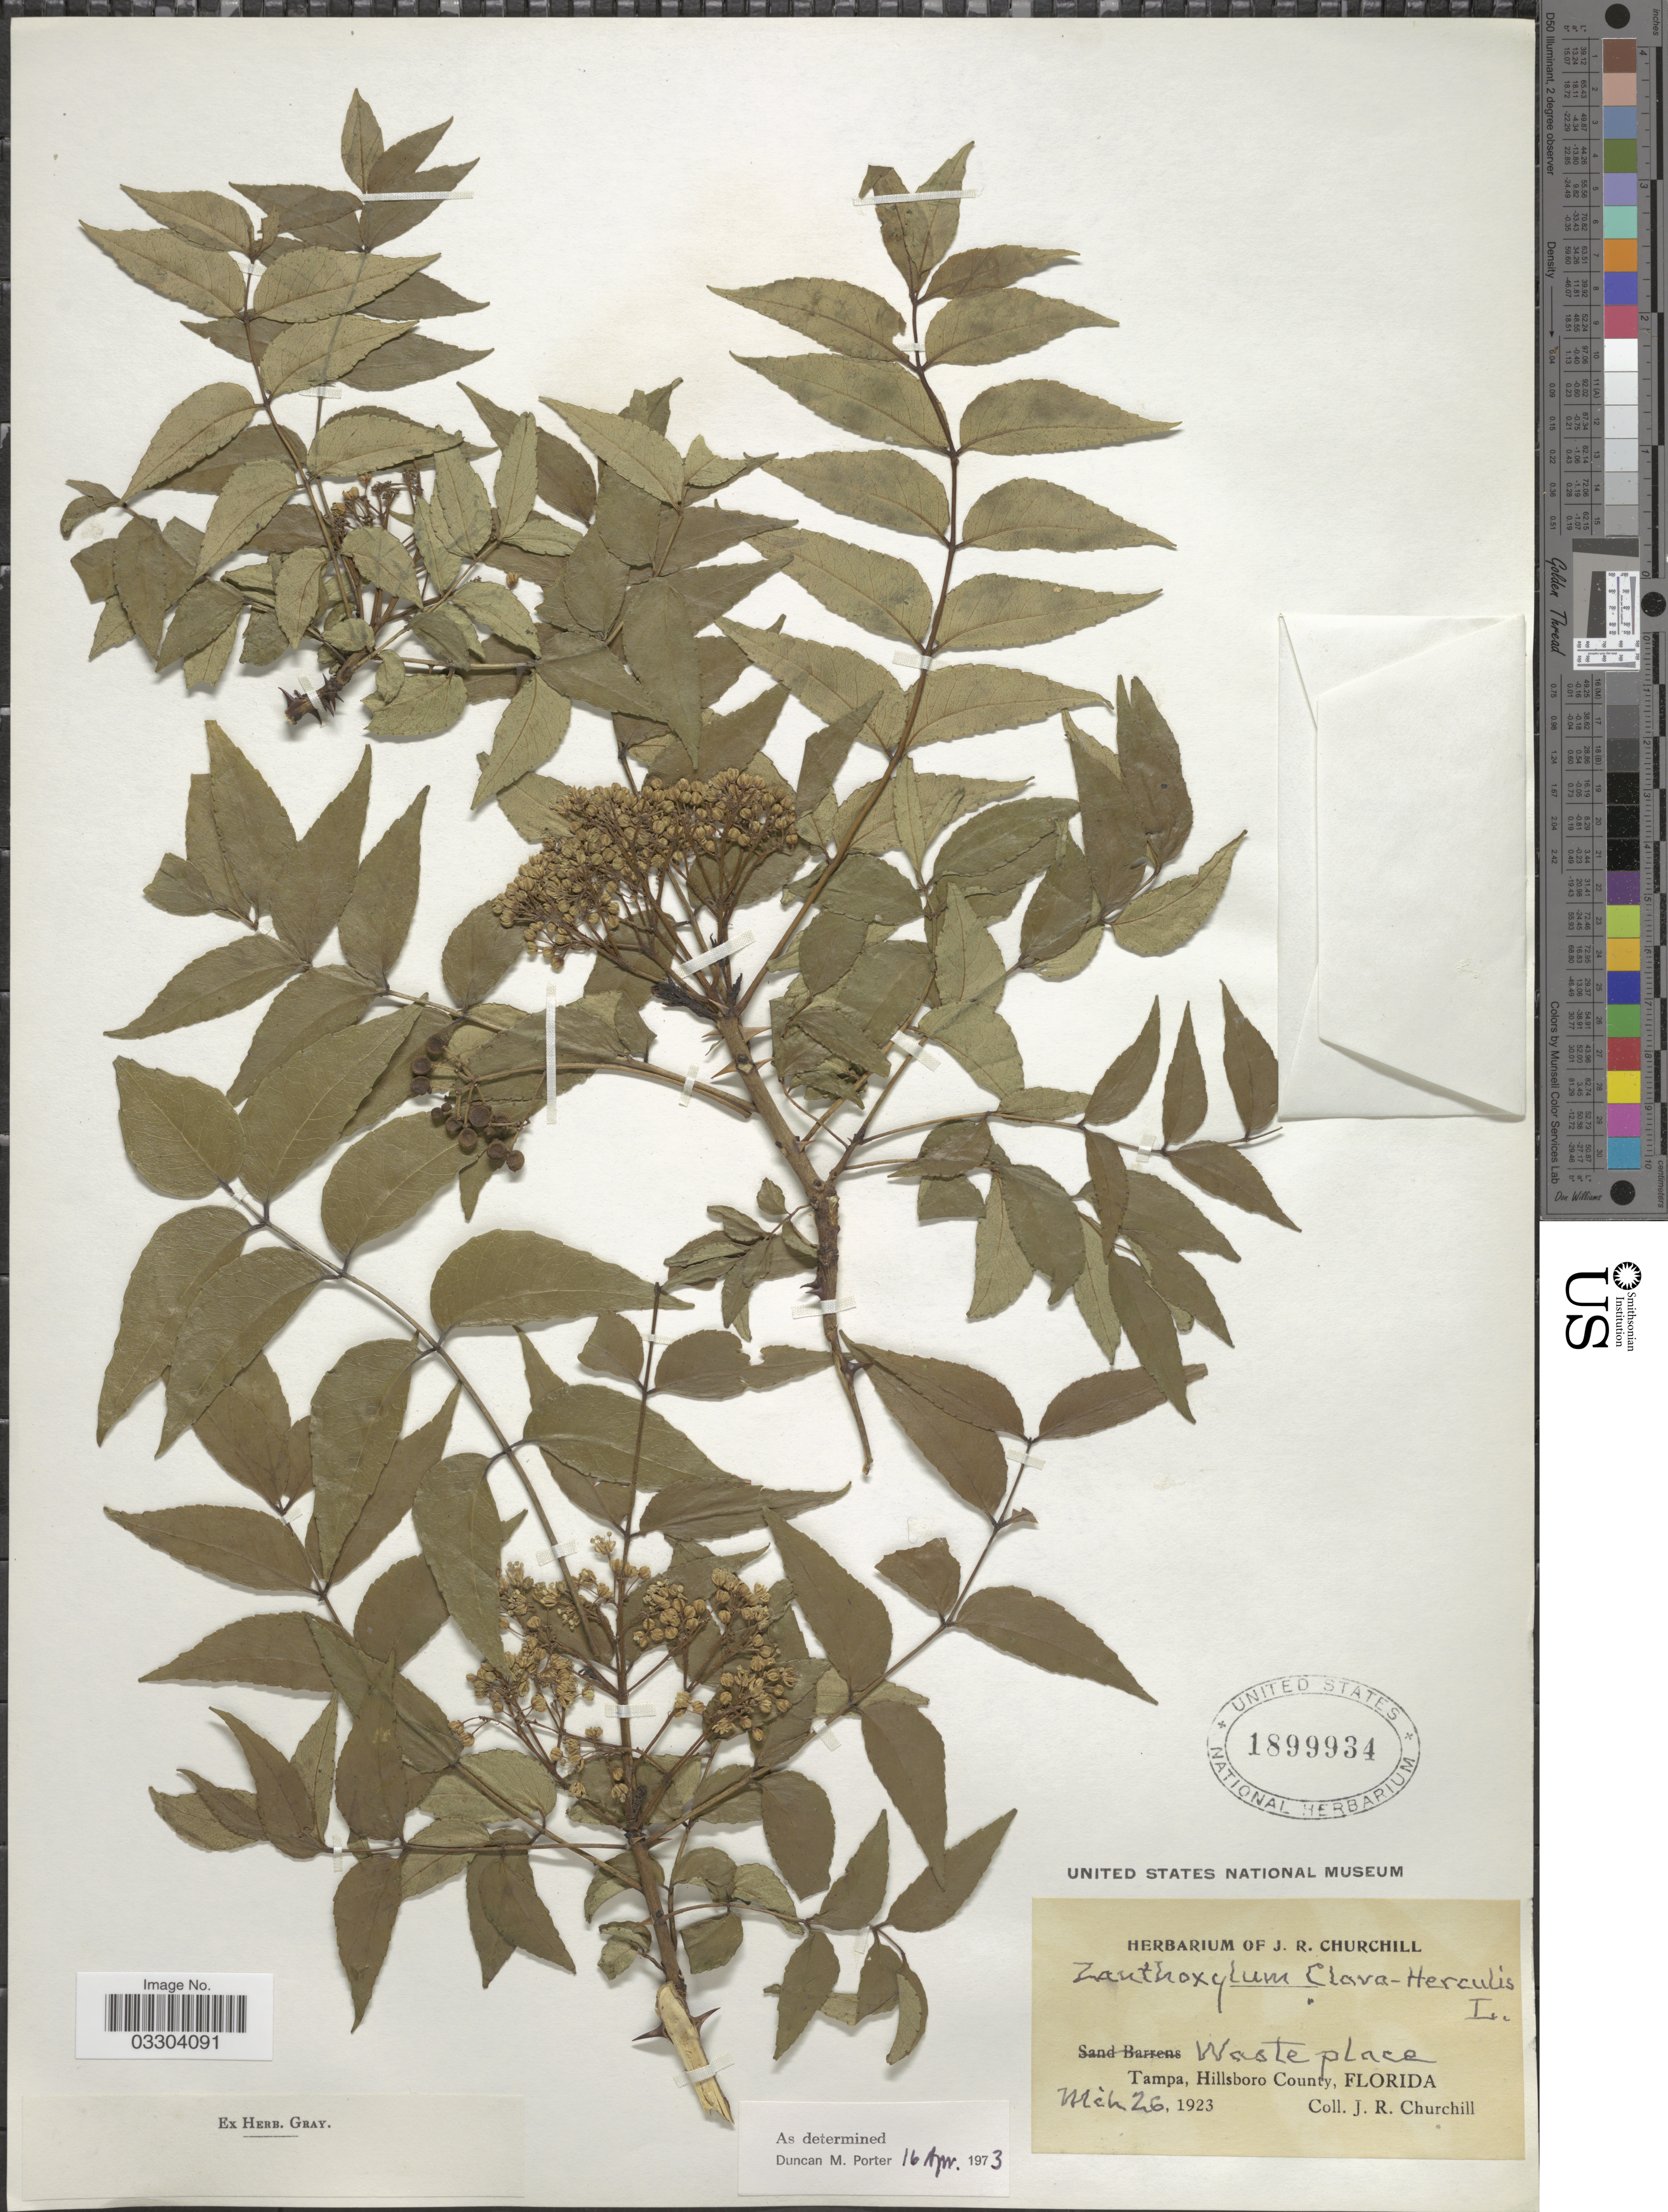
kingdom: Plantae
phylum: Tracheophyta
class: Magnoliopsida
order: Sapindales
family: Rutaceae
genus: Zanthoxylum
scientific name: Zanthoxylum clava-herculis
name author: L.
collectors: J. Churchill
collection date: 1923-03-26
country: United States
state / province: Florida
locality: Waste place, Tampa, Hillsboro County.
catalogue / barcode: US 1899934